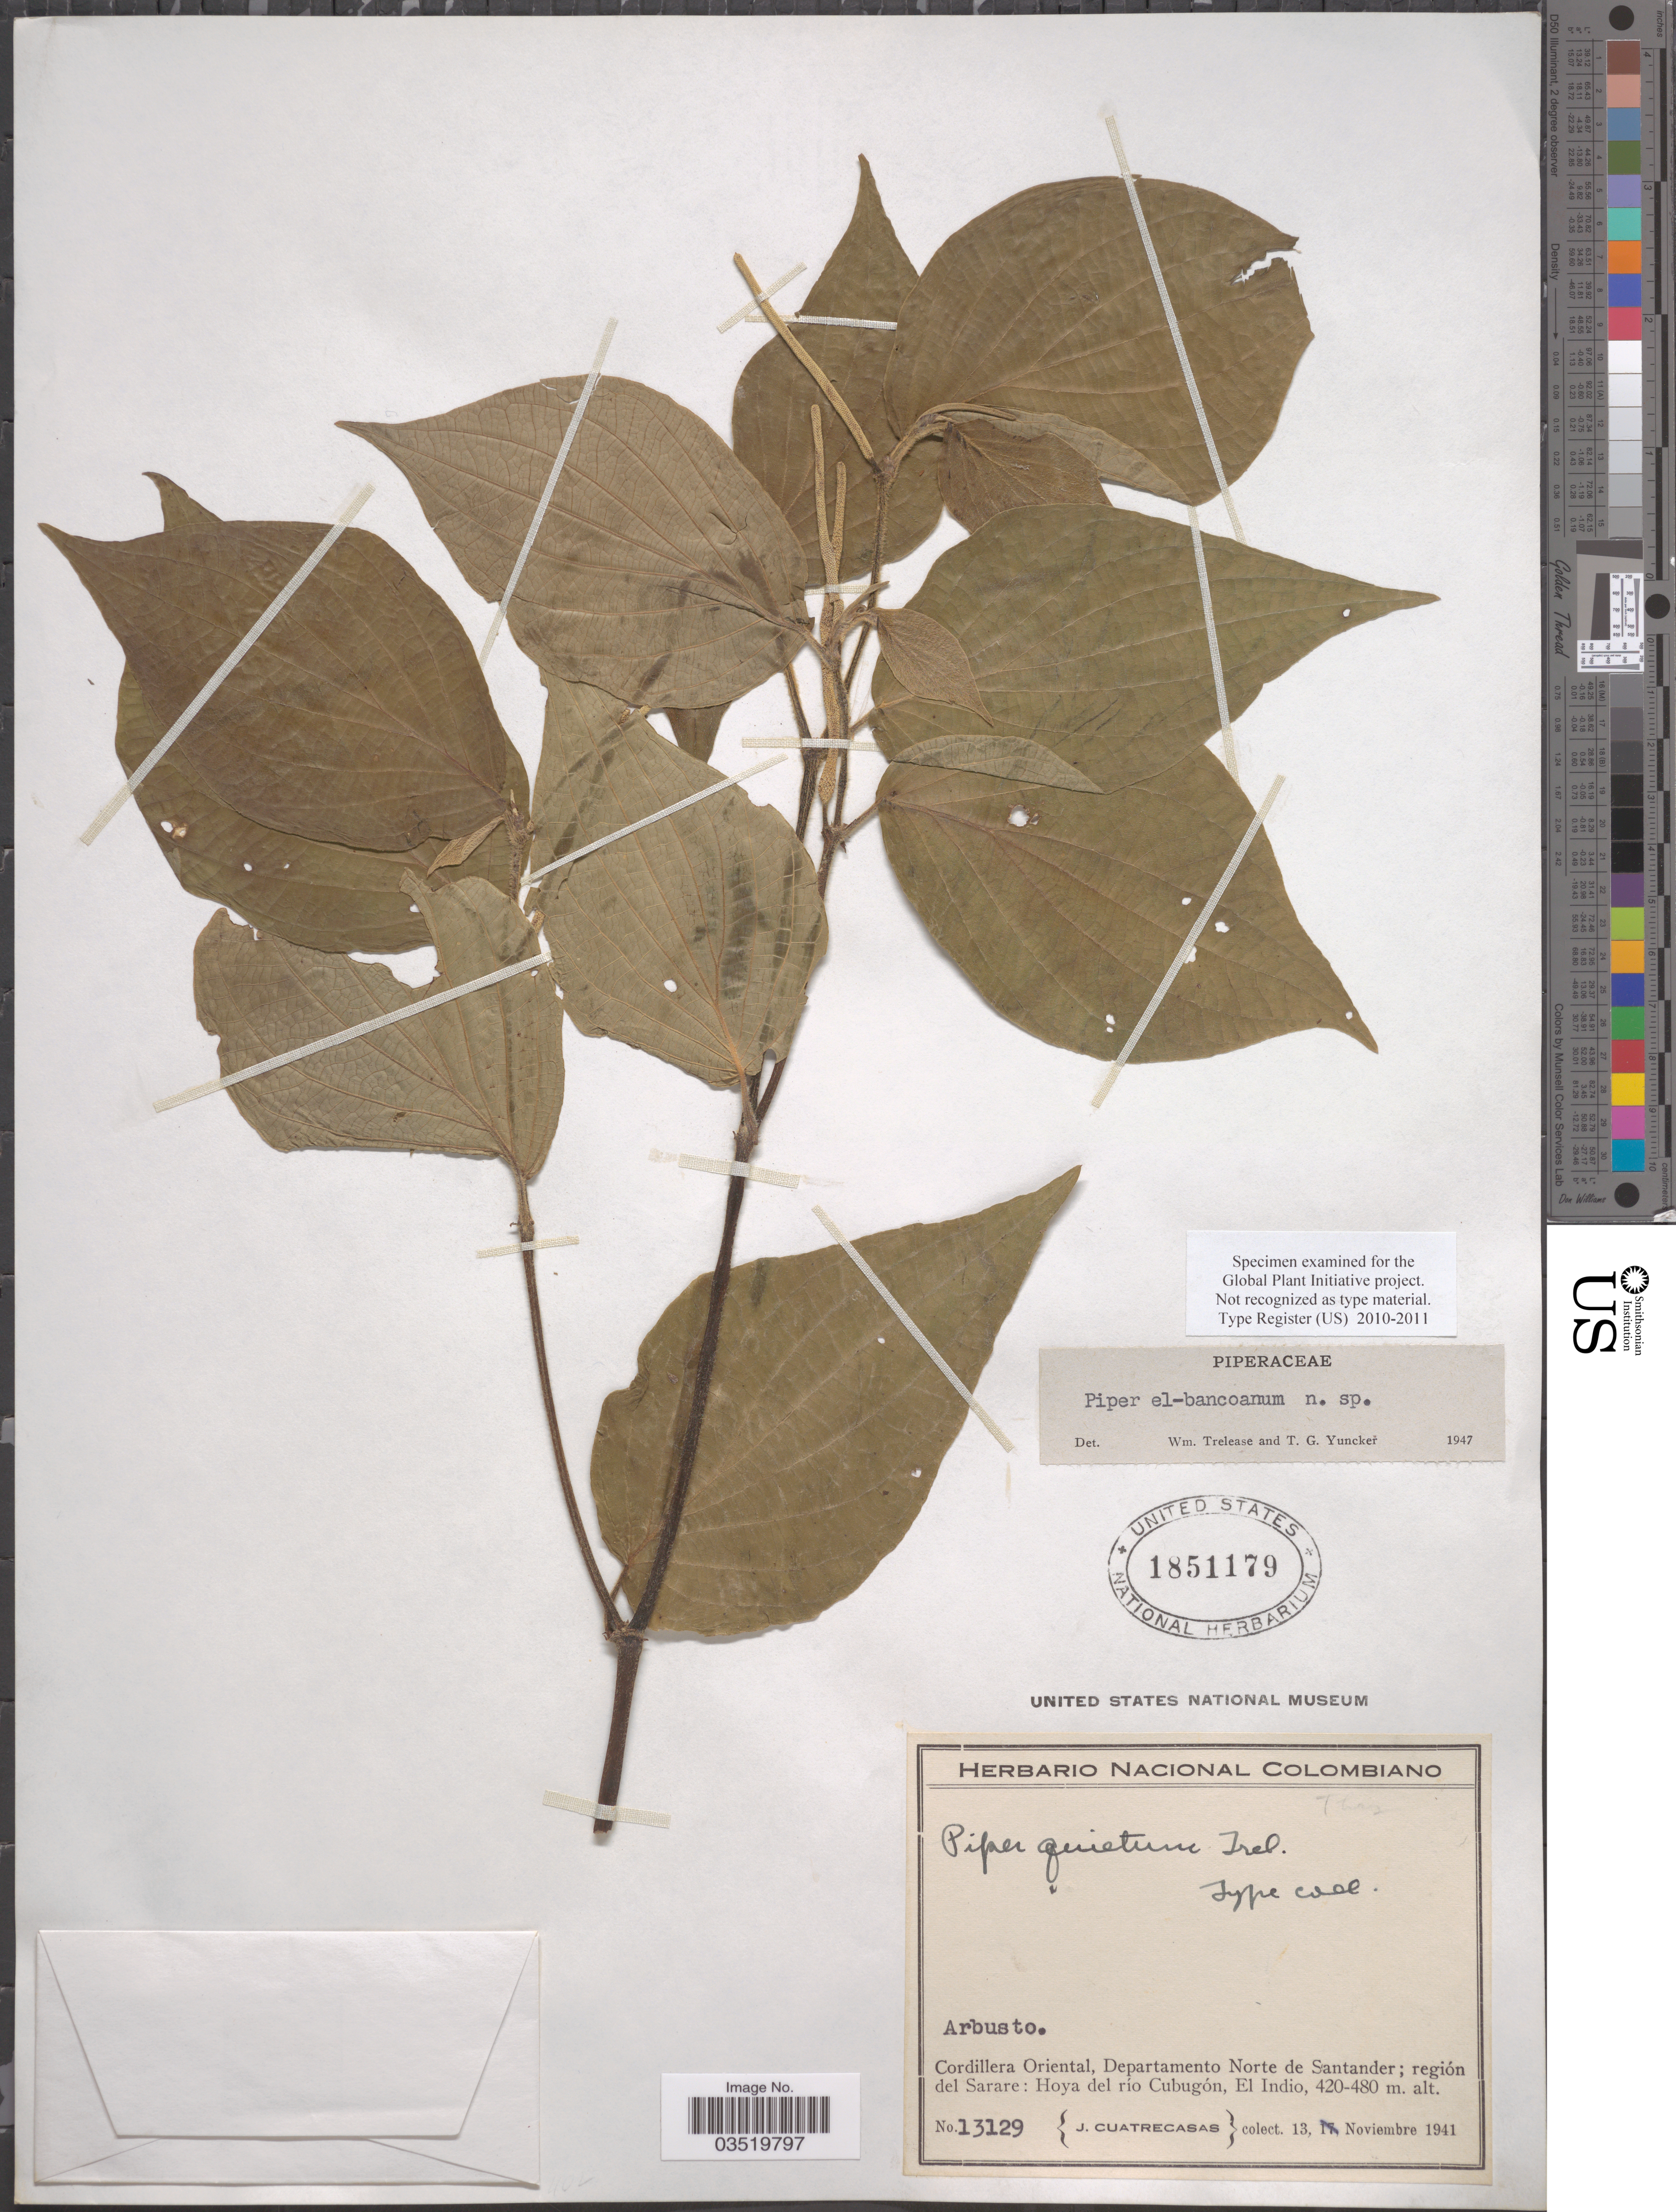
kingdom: Plantae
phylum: Tracheophyta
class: Magnoliopsida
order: Piperales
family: Piperaceae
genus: Piper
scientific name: Piper el-bancoanum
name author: Trel. & Yunck.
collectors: J. Cuatrecasas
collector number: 13129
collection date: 1941-11-13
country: Colombia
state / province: Norte de Santander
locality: Cordillera Oriental, Departamento Norte de Santander; región del Sarare: Hoya del río Cubugón, El Indio.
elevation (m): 420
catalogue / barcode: US 1851179